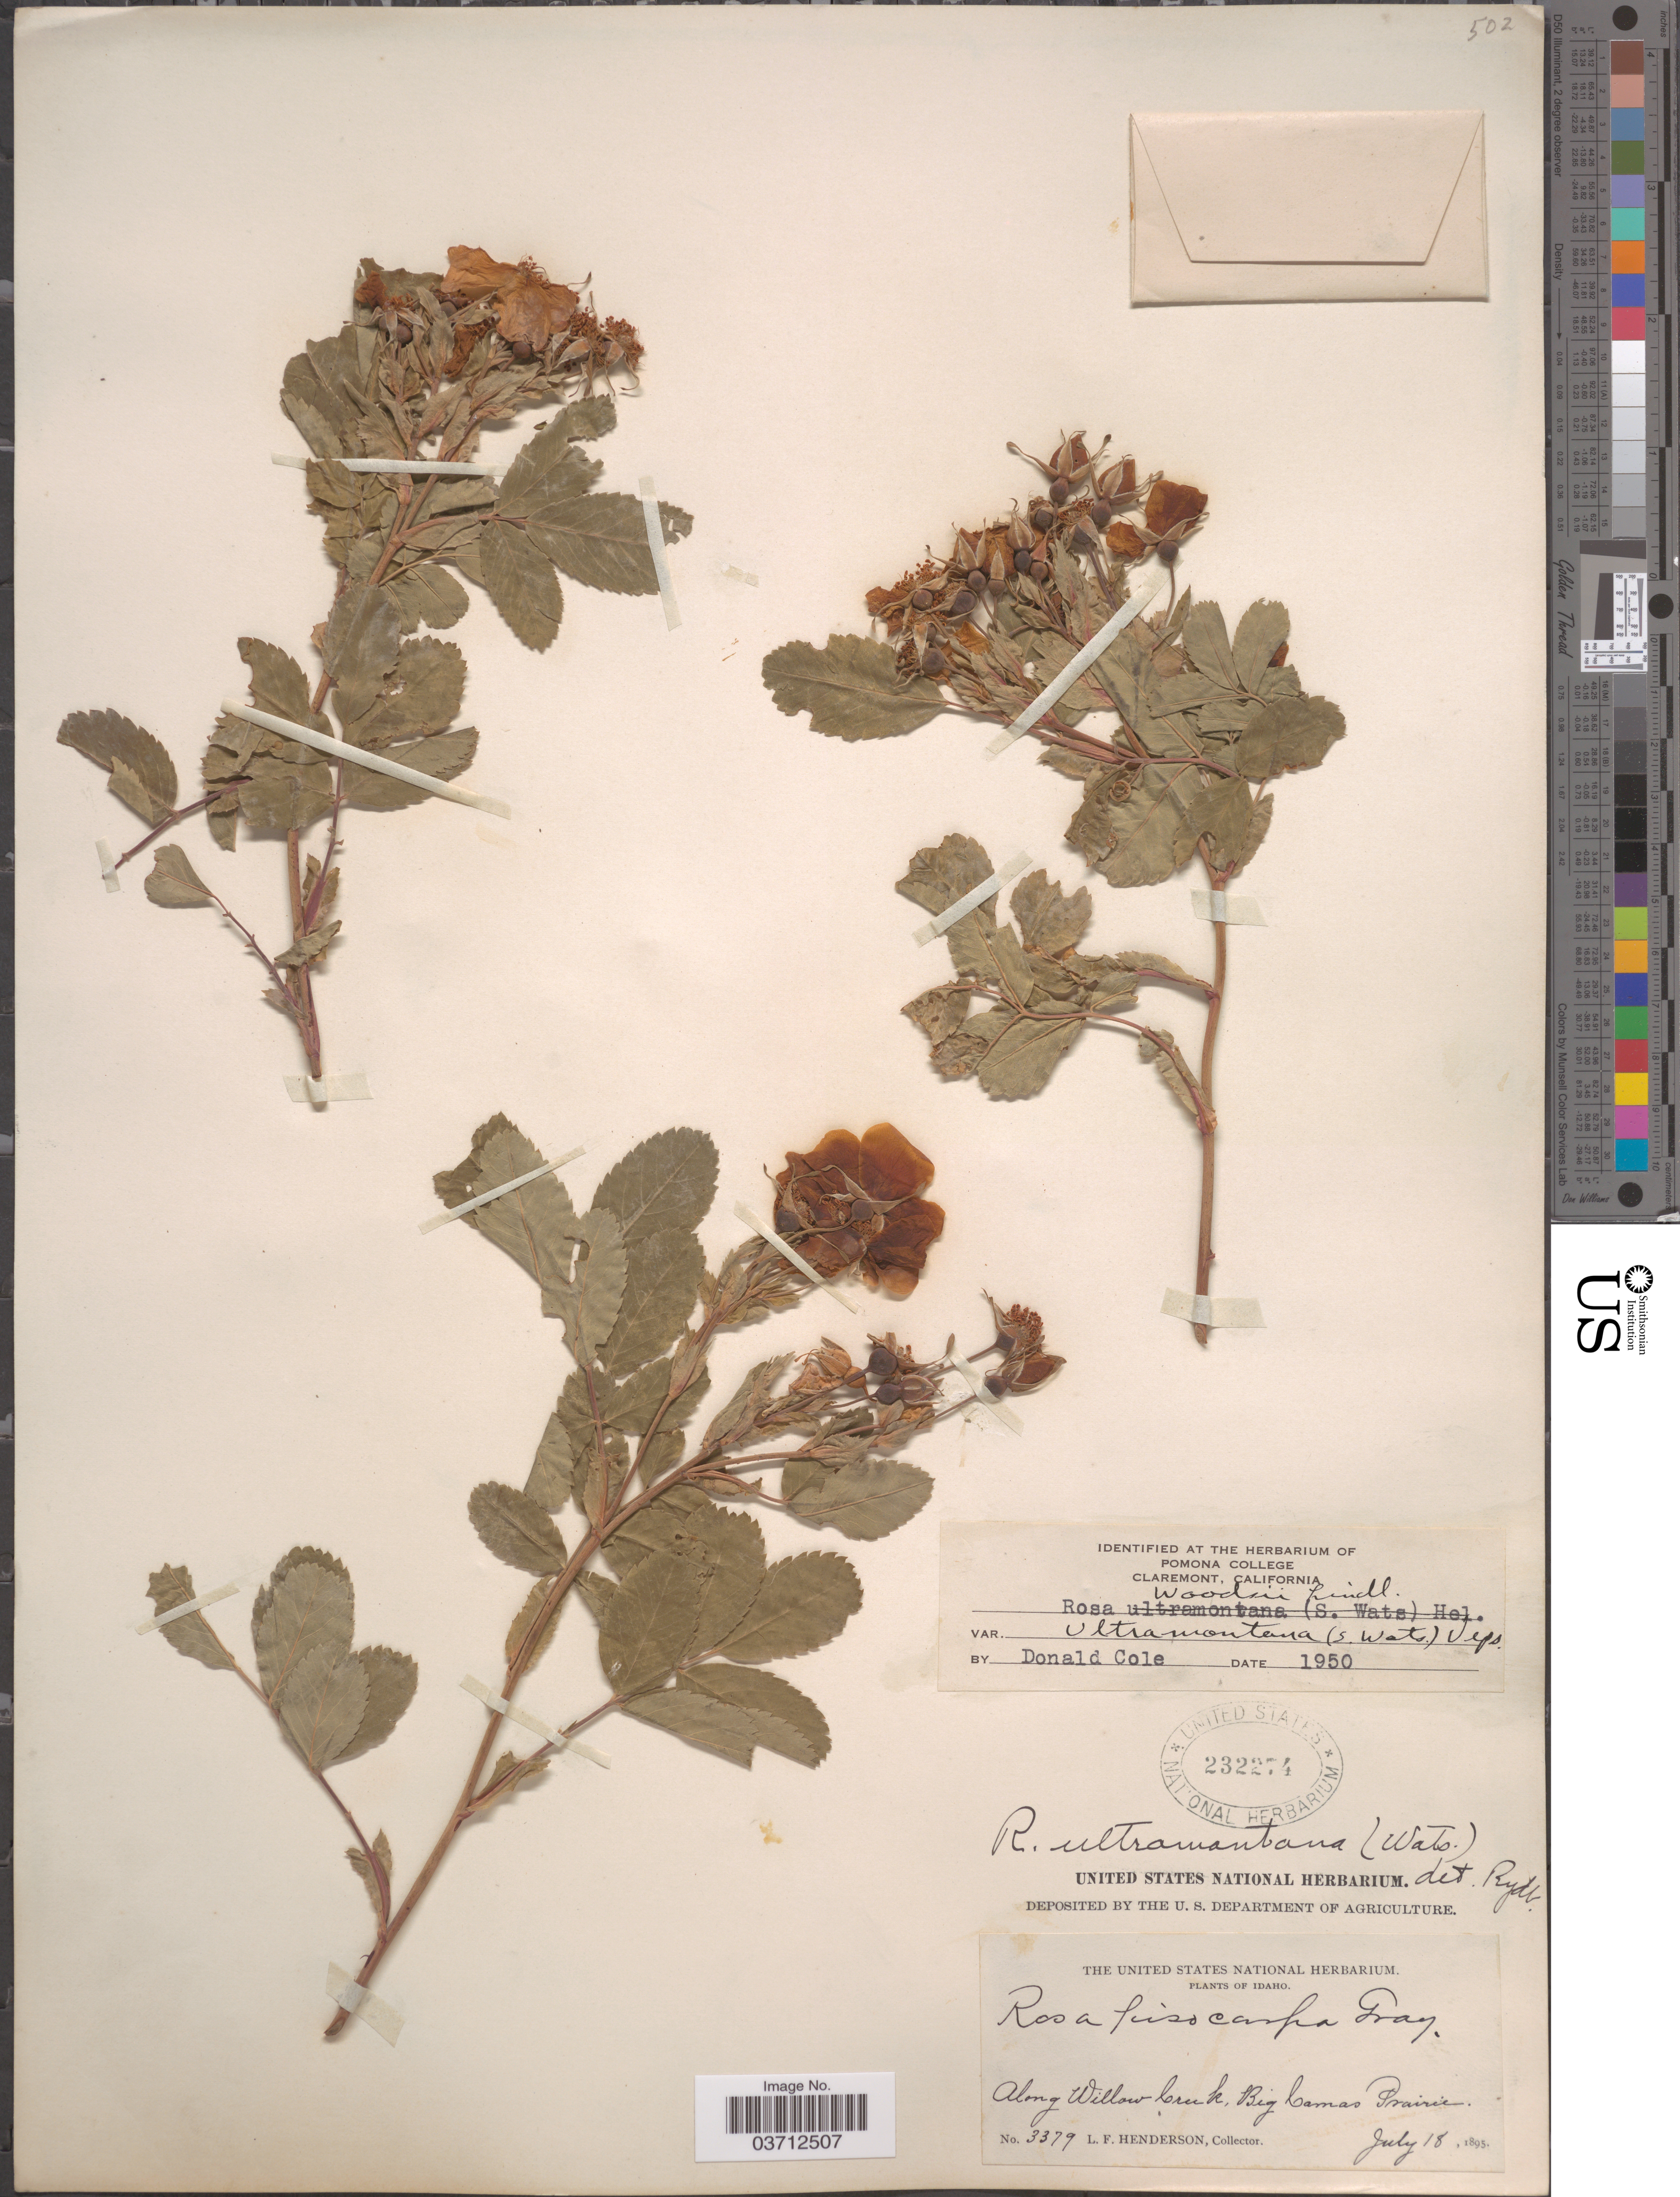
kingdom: Plantae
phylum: Tracheophyta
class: Magnoliopsida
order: Rosales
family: Rosaceae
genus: Rosa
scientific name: Rosa woodsii var. ultramontana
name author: Lindl.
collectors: L. Henderson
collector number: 3379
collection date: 1895-07-18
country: United States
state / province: Idaho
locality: Along Willow Creek, Big Camas Prairie.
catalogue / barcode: US 232274